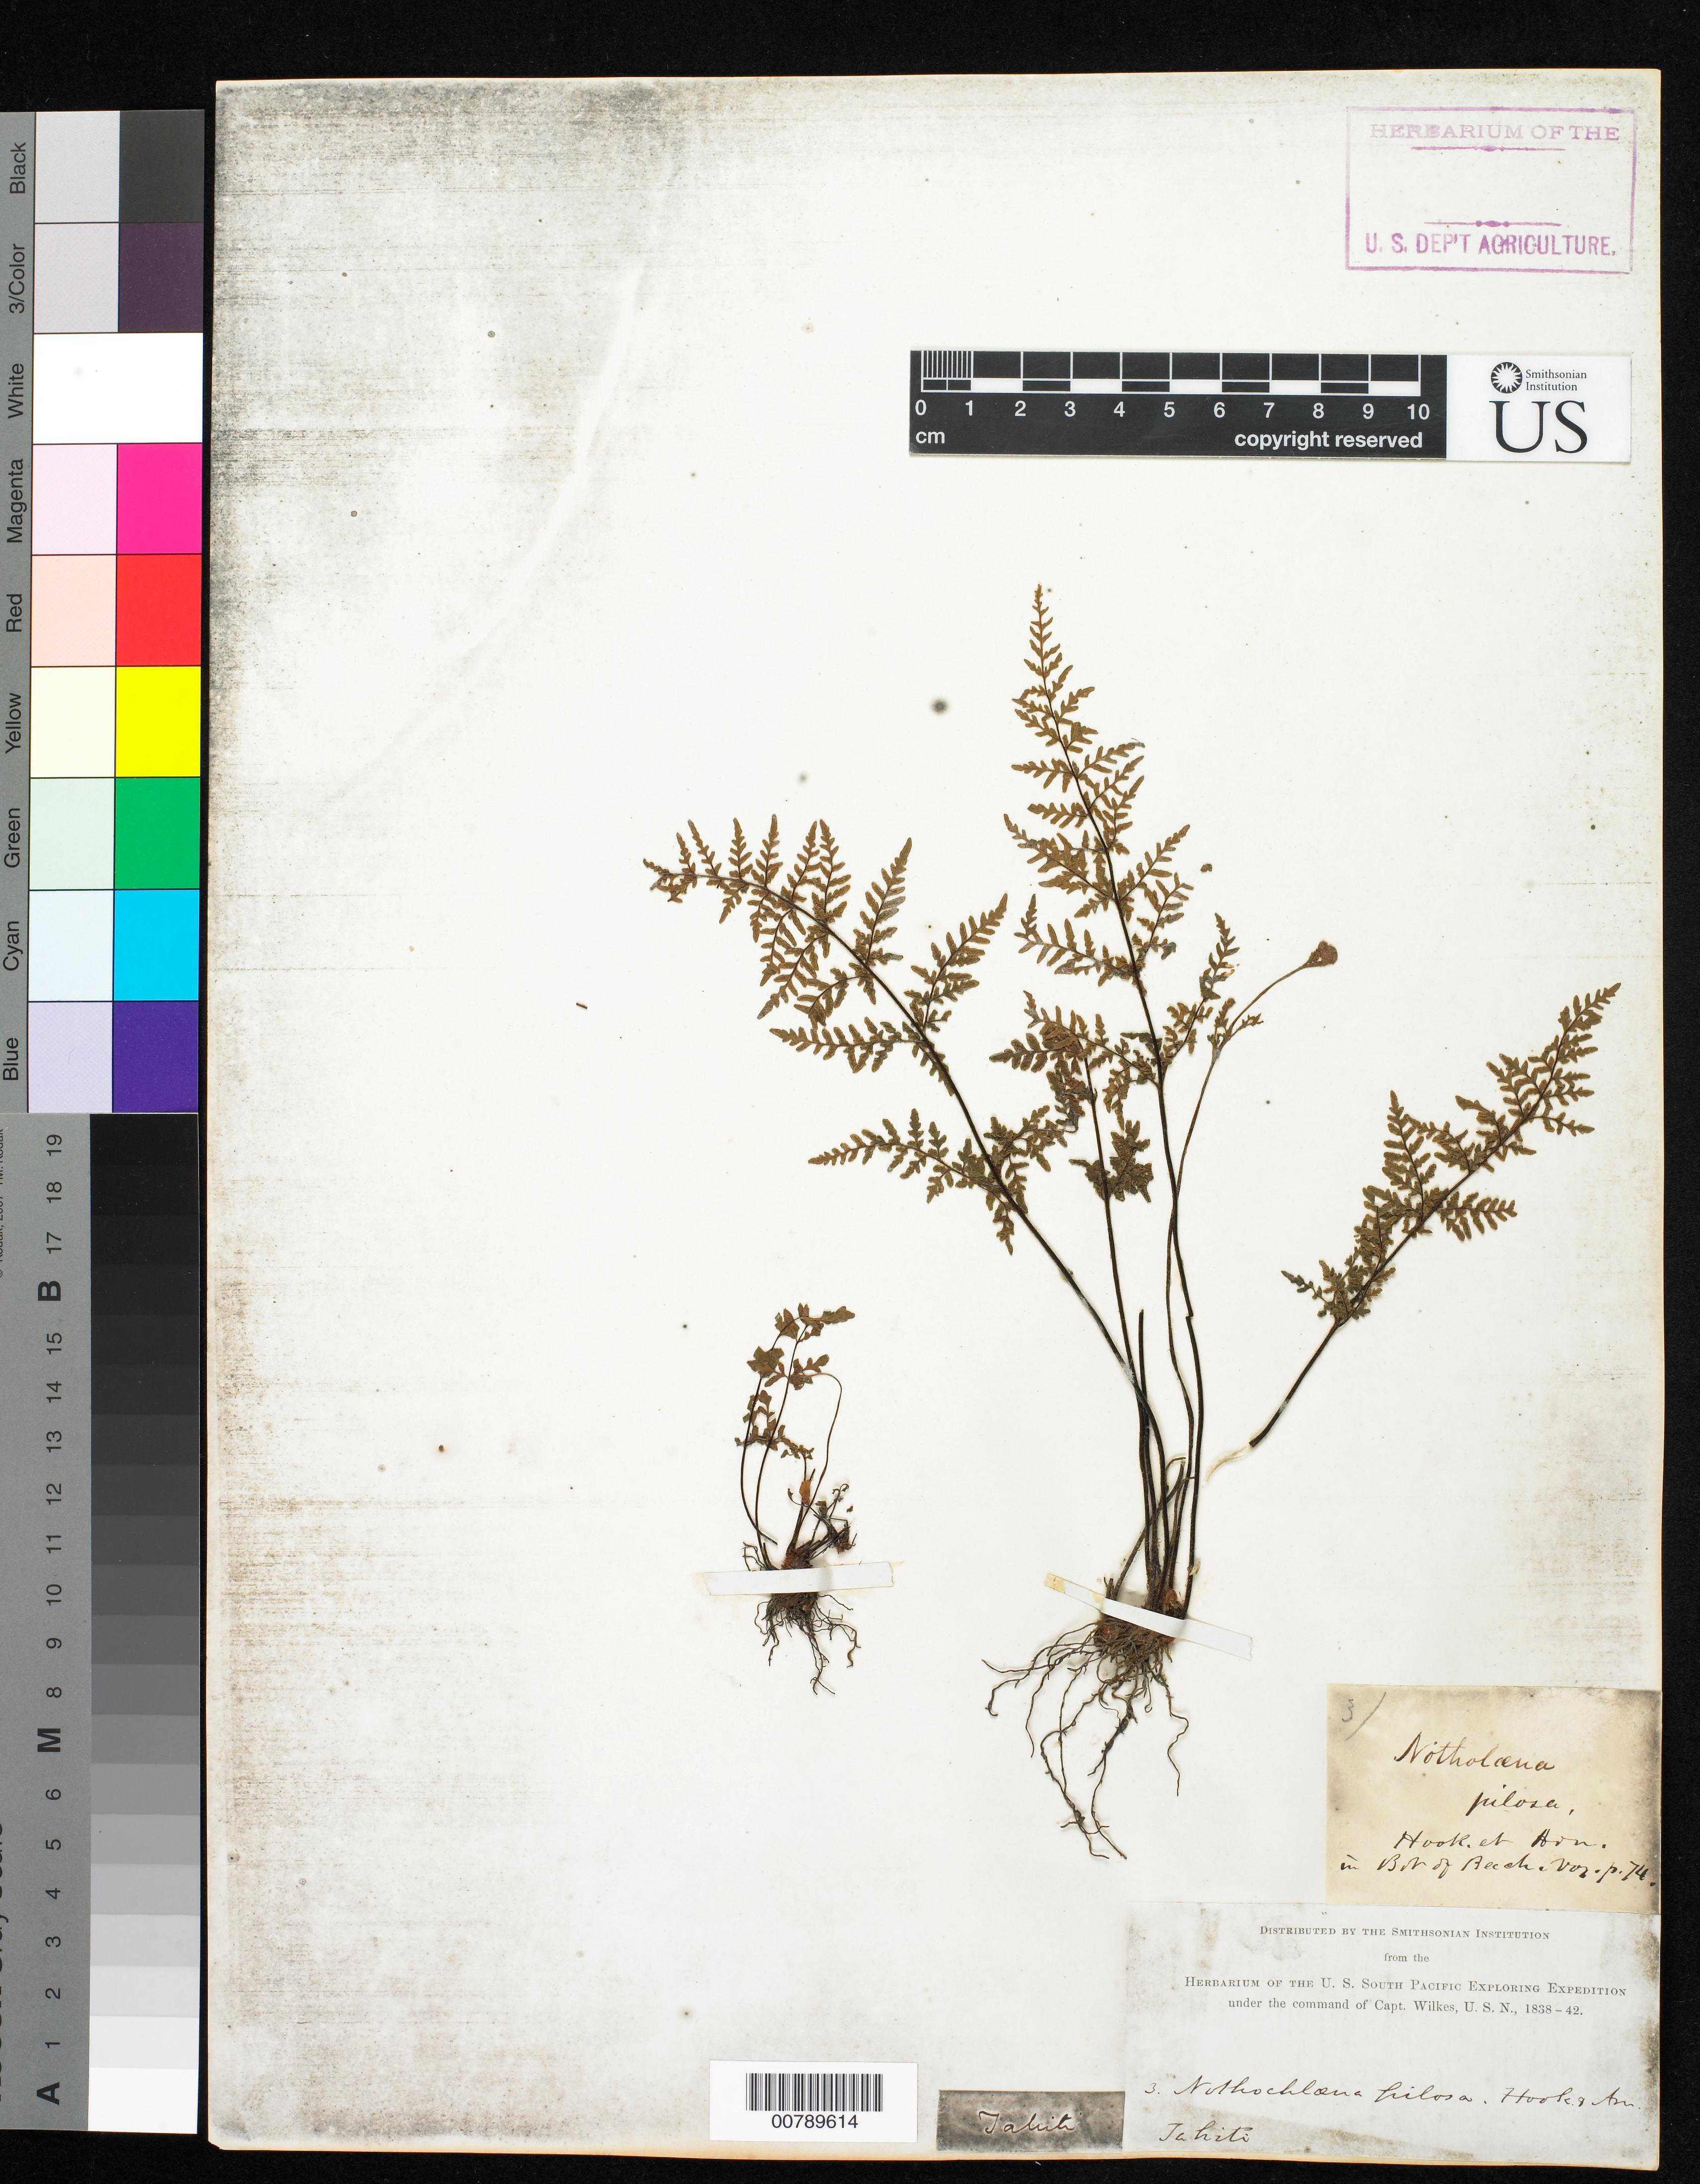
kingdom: Plantae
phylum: Tracheophyta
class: Polypodiopsida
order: Polypodiales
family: Pteridaceae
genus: Cheilanthes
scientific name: Cheilanthes nudiuscula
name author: (R. Br.) T. Moore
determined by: Florence, J.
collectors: Wilkes Explor. Exped.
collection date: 1838/1842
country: French Polynesia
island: Tahiti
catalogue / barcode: US 98648